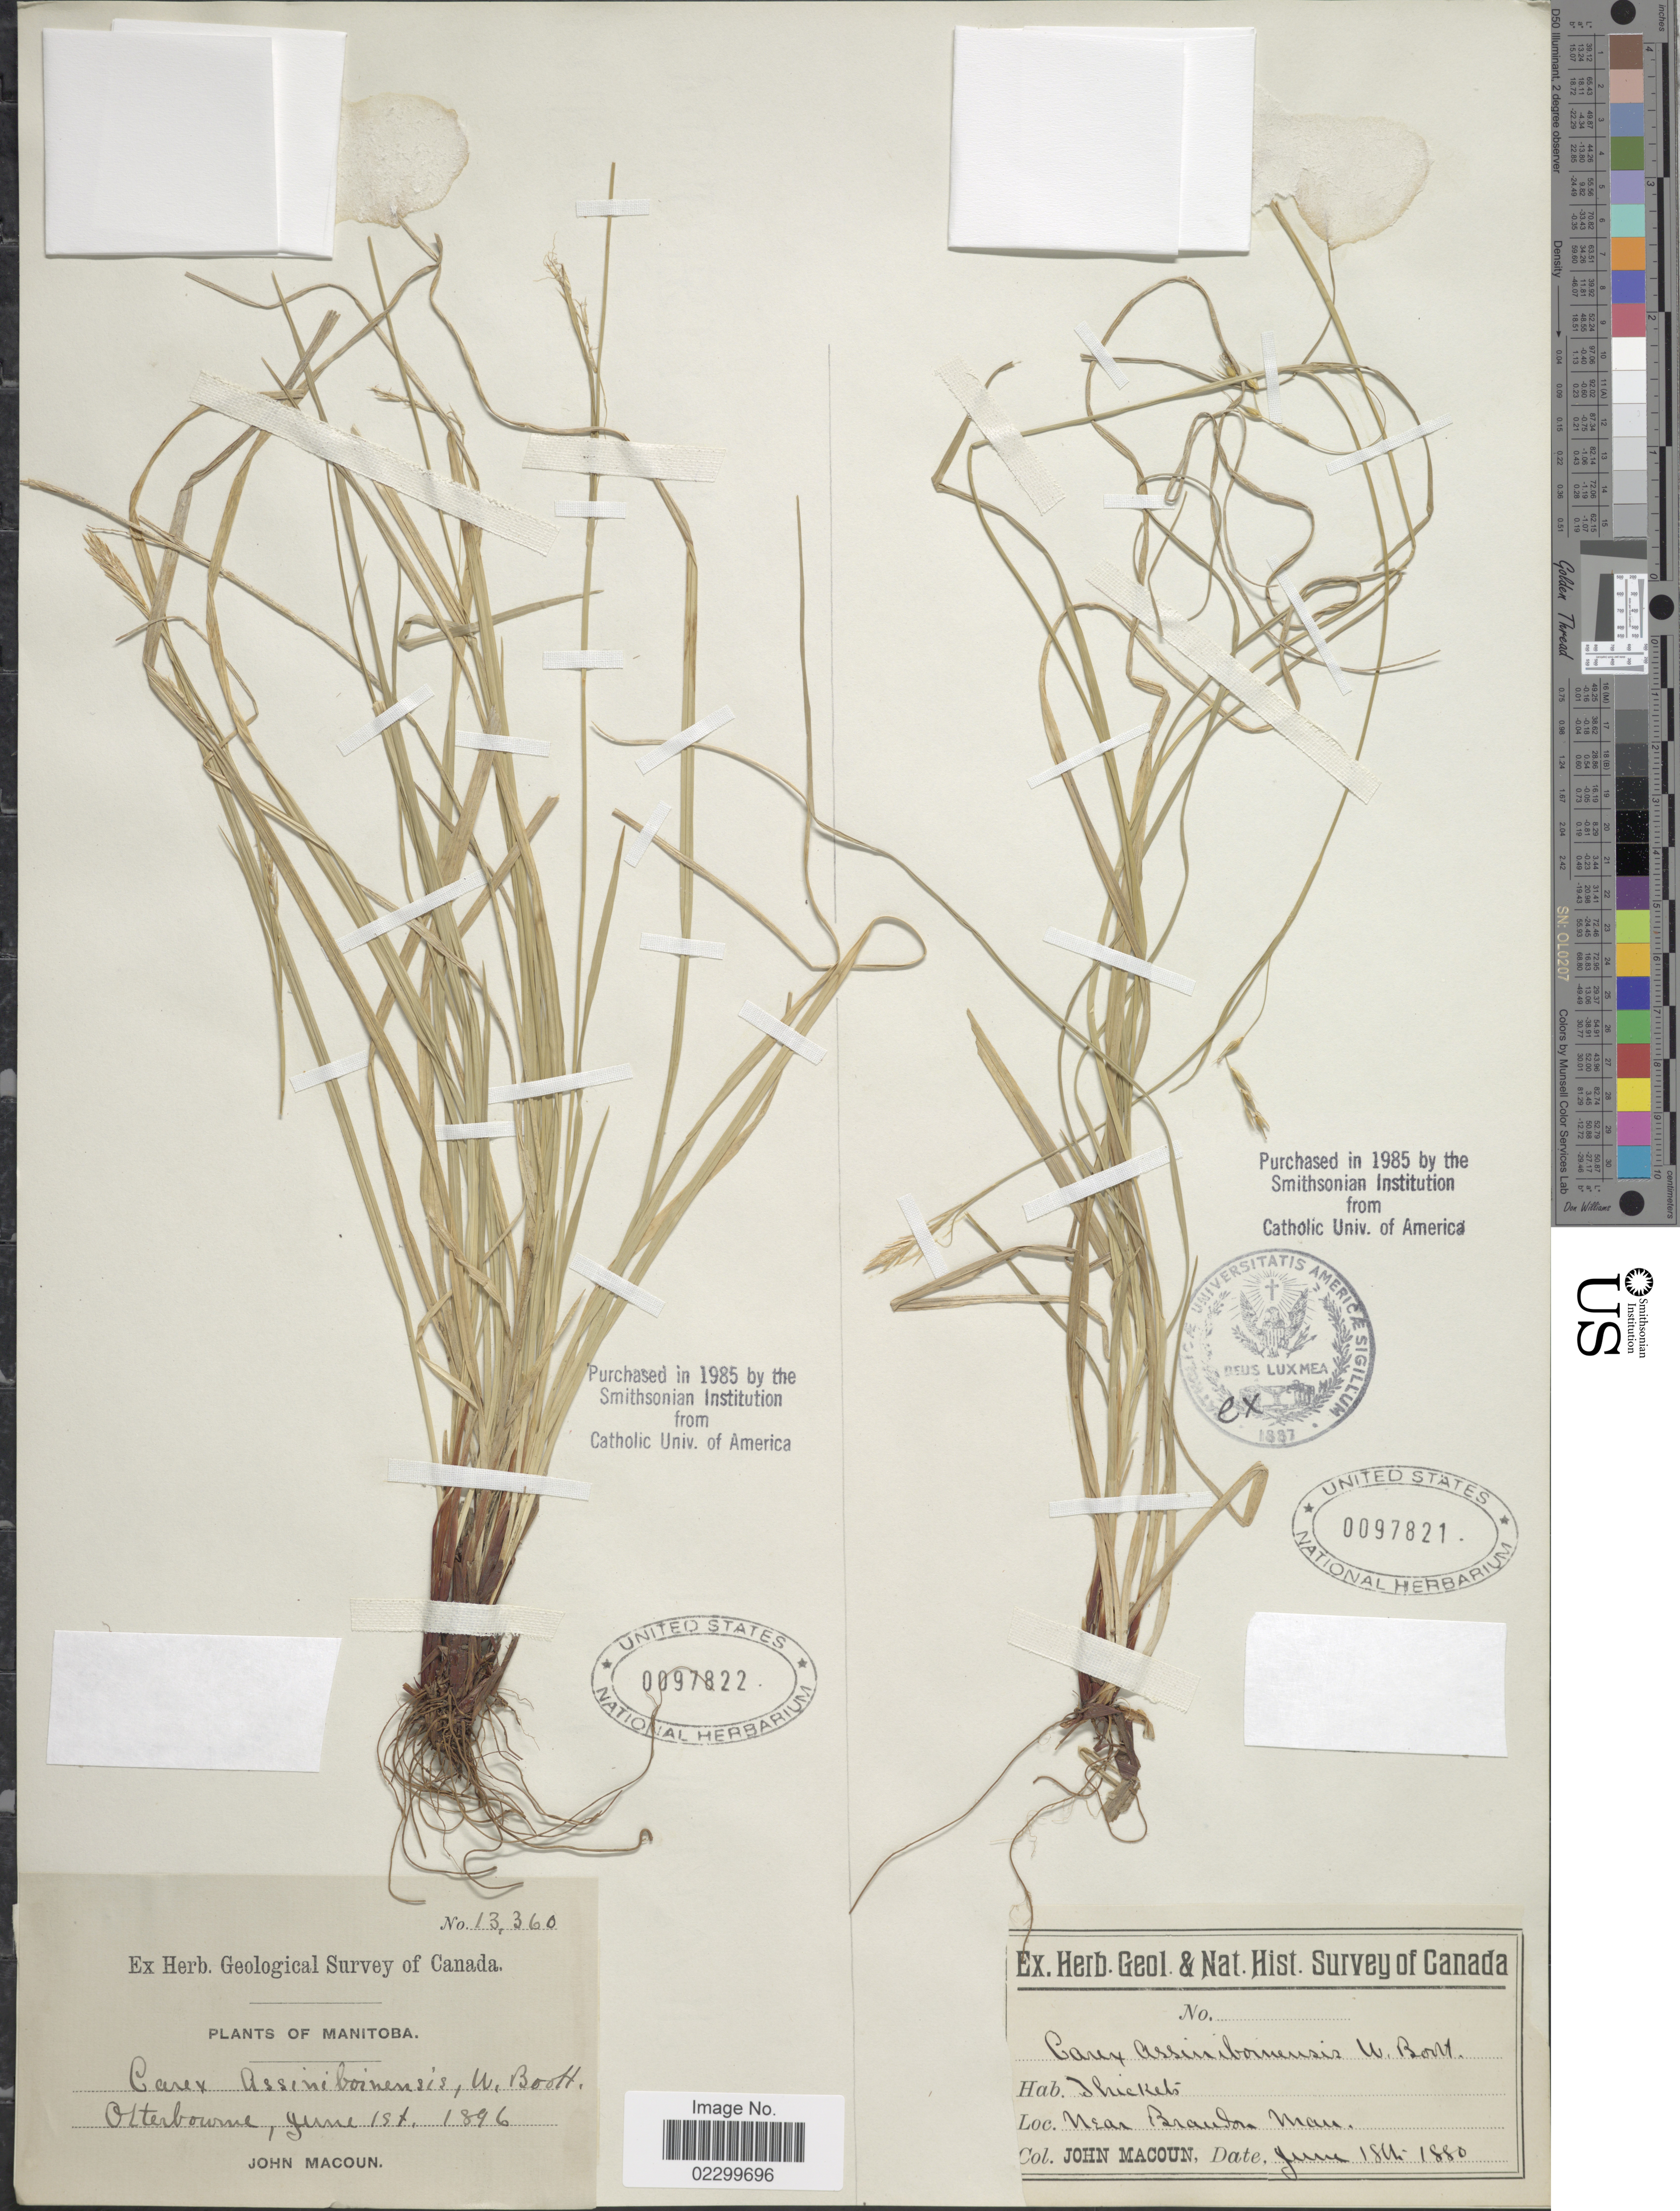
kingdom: Plantae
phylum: Tracheophyta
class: Liliopsida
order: Poales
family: Cyperaceae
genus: Carex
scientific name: Carex assiniboinensis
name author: W. Boott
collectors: J. Macoun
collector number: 13360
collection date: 1896-06-19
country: Canada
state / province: Manitoba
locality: Otterbourne.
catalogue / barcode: US 97822